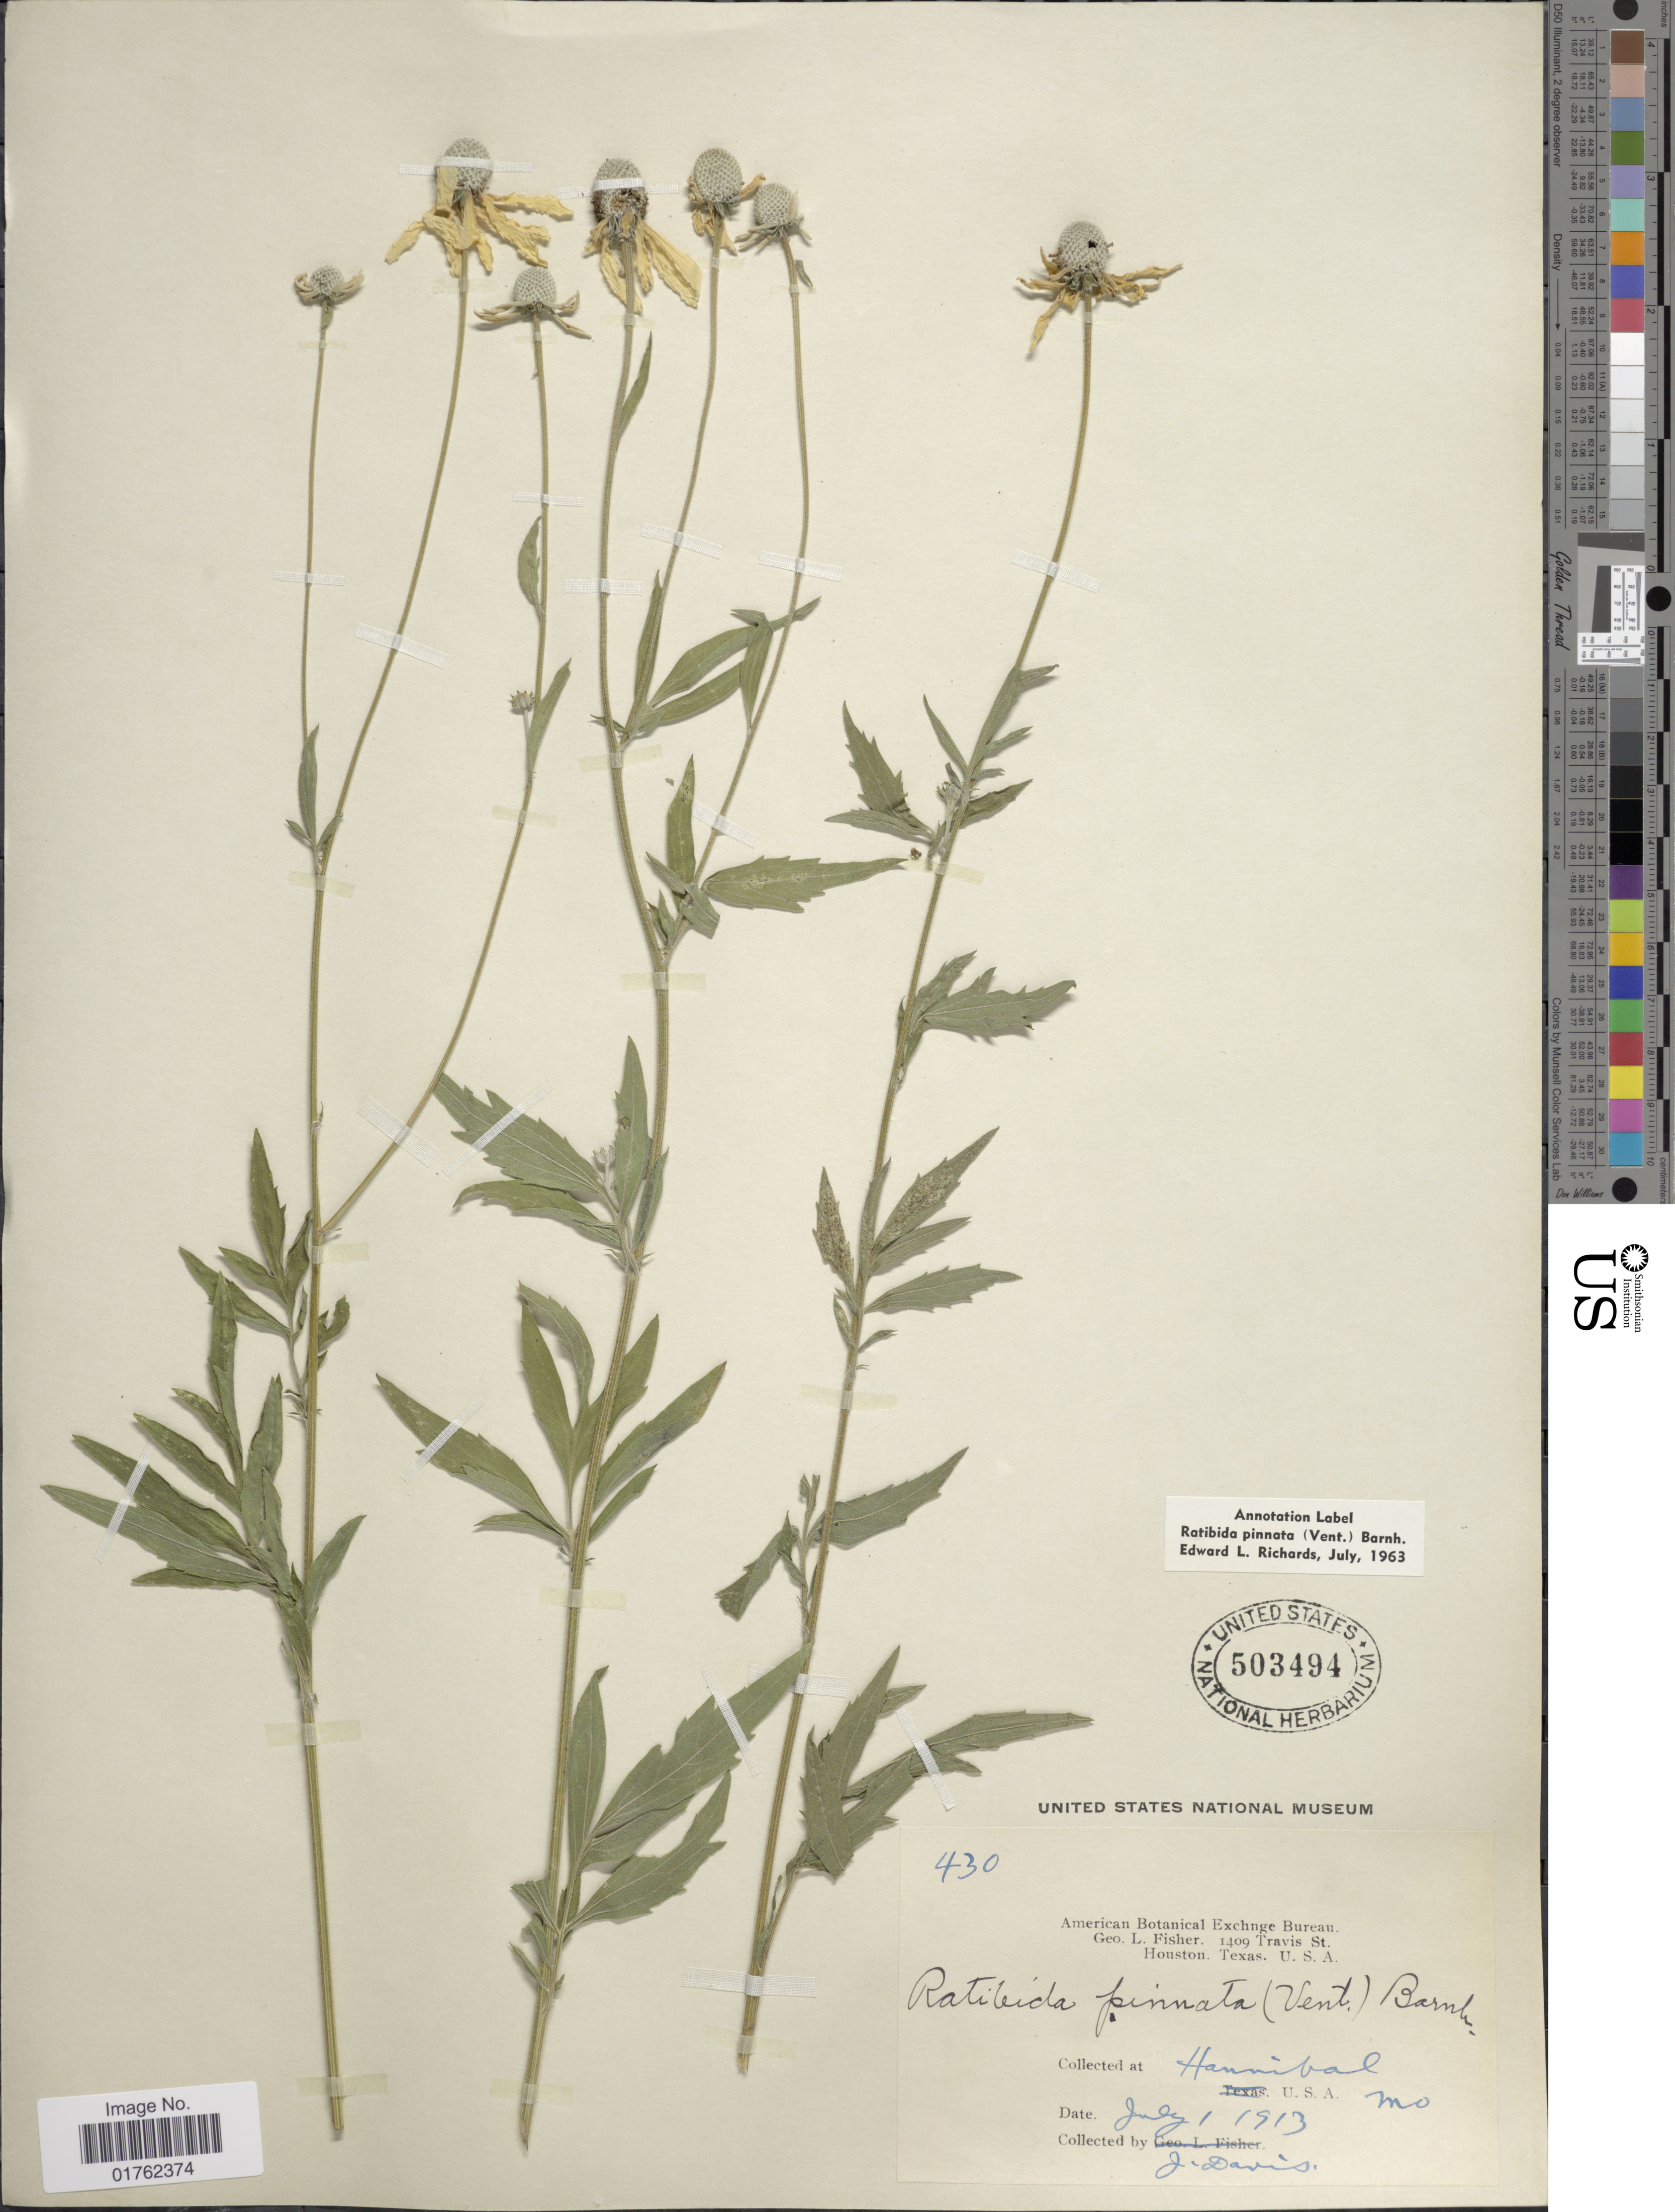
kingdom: Plantae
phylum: Tracheophyta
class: Magnoliopsida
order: Asterales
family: Asteraceae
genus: Ratibida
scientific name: Ratibida pinnata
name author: (Vent.) Barnhart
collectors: J. Davis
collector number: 430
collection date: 1913-07-01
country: United States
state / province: Missouri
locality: Hannibal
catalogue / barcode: US 503494